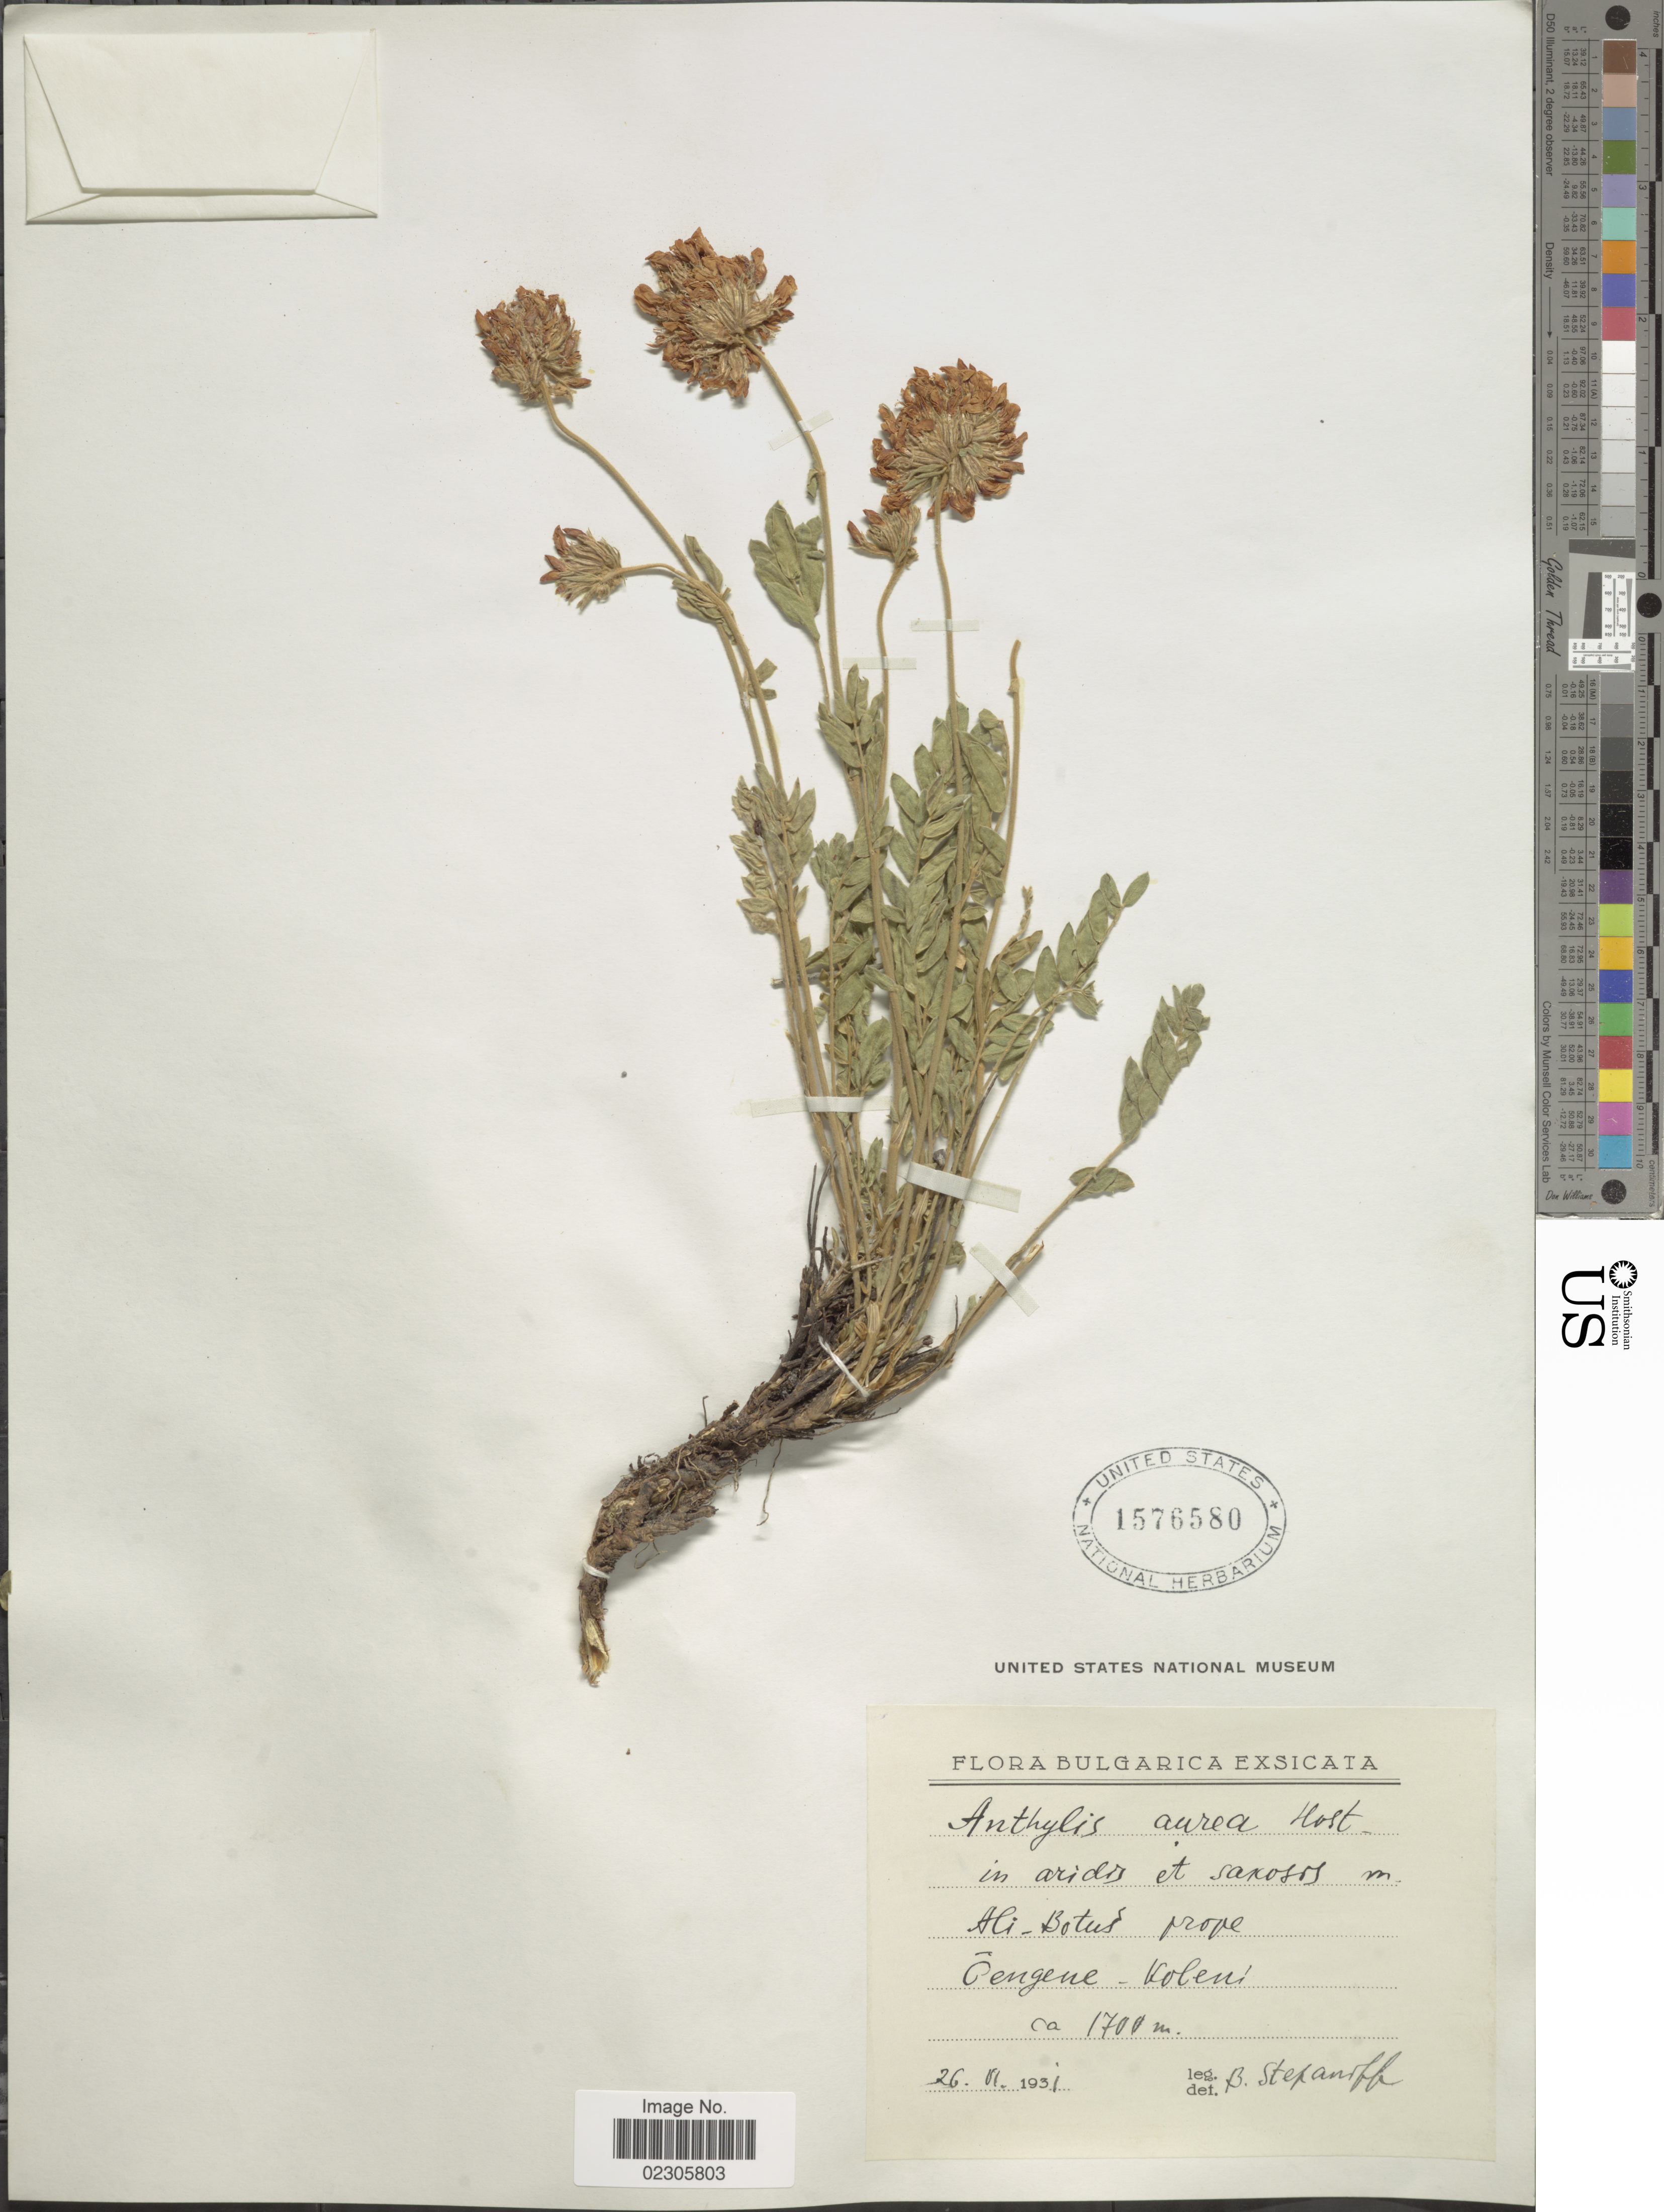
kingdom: Plantae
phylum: Tracheophyta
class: Magnoliopsida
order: Fabales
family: Fabaceae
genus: Anthyllis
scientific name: Anthyllis aurea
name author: Welden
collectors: B. Stefanoff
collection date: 1931-06-26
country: Bulgaria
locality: In arides et Sarosos m, ali-Botus prope Pengeue - Koleni [interpreted]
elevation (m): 1700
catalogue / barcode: US 1576580